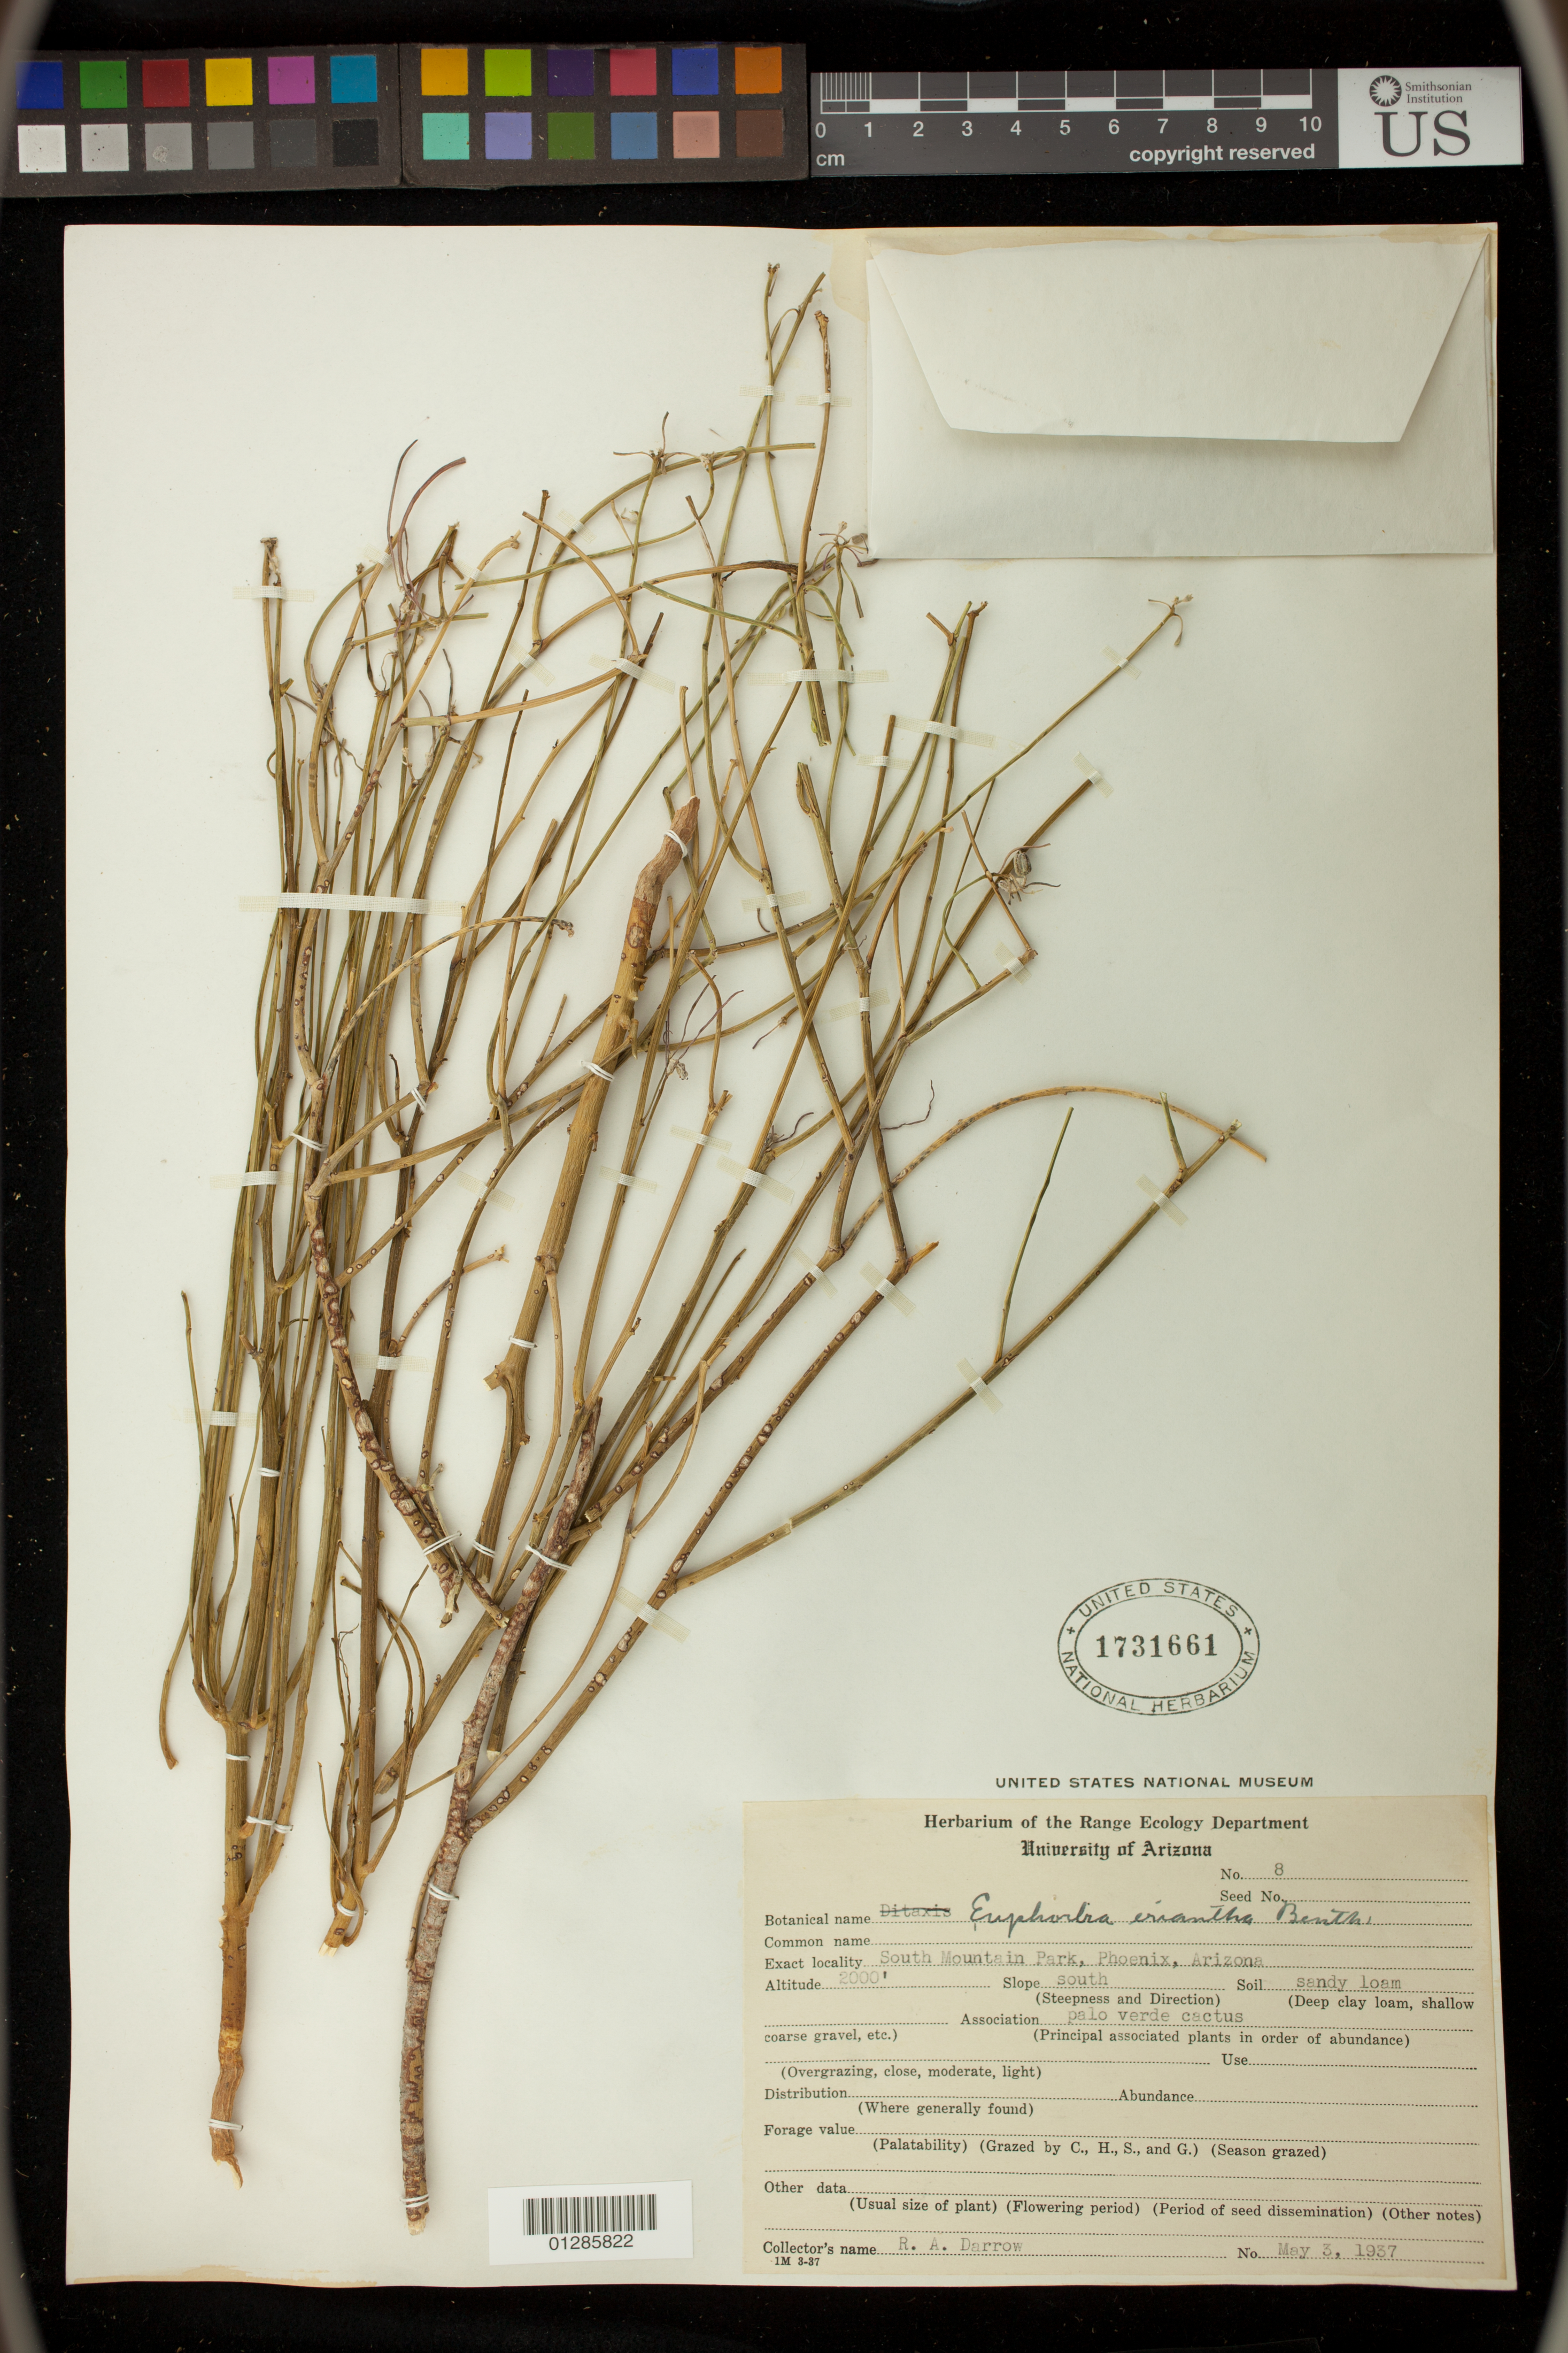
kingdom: Plantae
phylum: Tracheophyta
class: Magnoliopsida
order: Malpighiales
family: Euphorbiaceae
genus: Euphorbia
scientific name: Euphorbia eriantha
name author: Benth.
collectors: R. A. Darrow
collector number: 8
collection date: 1937-05-03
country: United States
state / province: Arizona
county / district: Maricopa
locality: South Mountain Park, Phoenix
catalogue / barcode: US 1731661